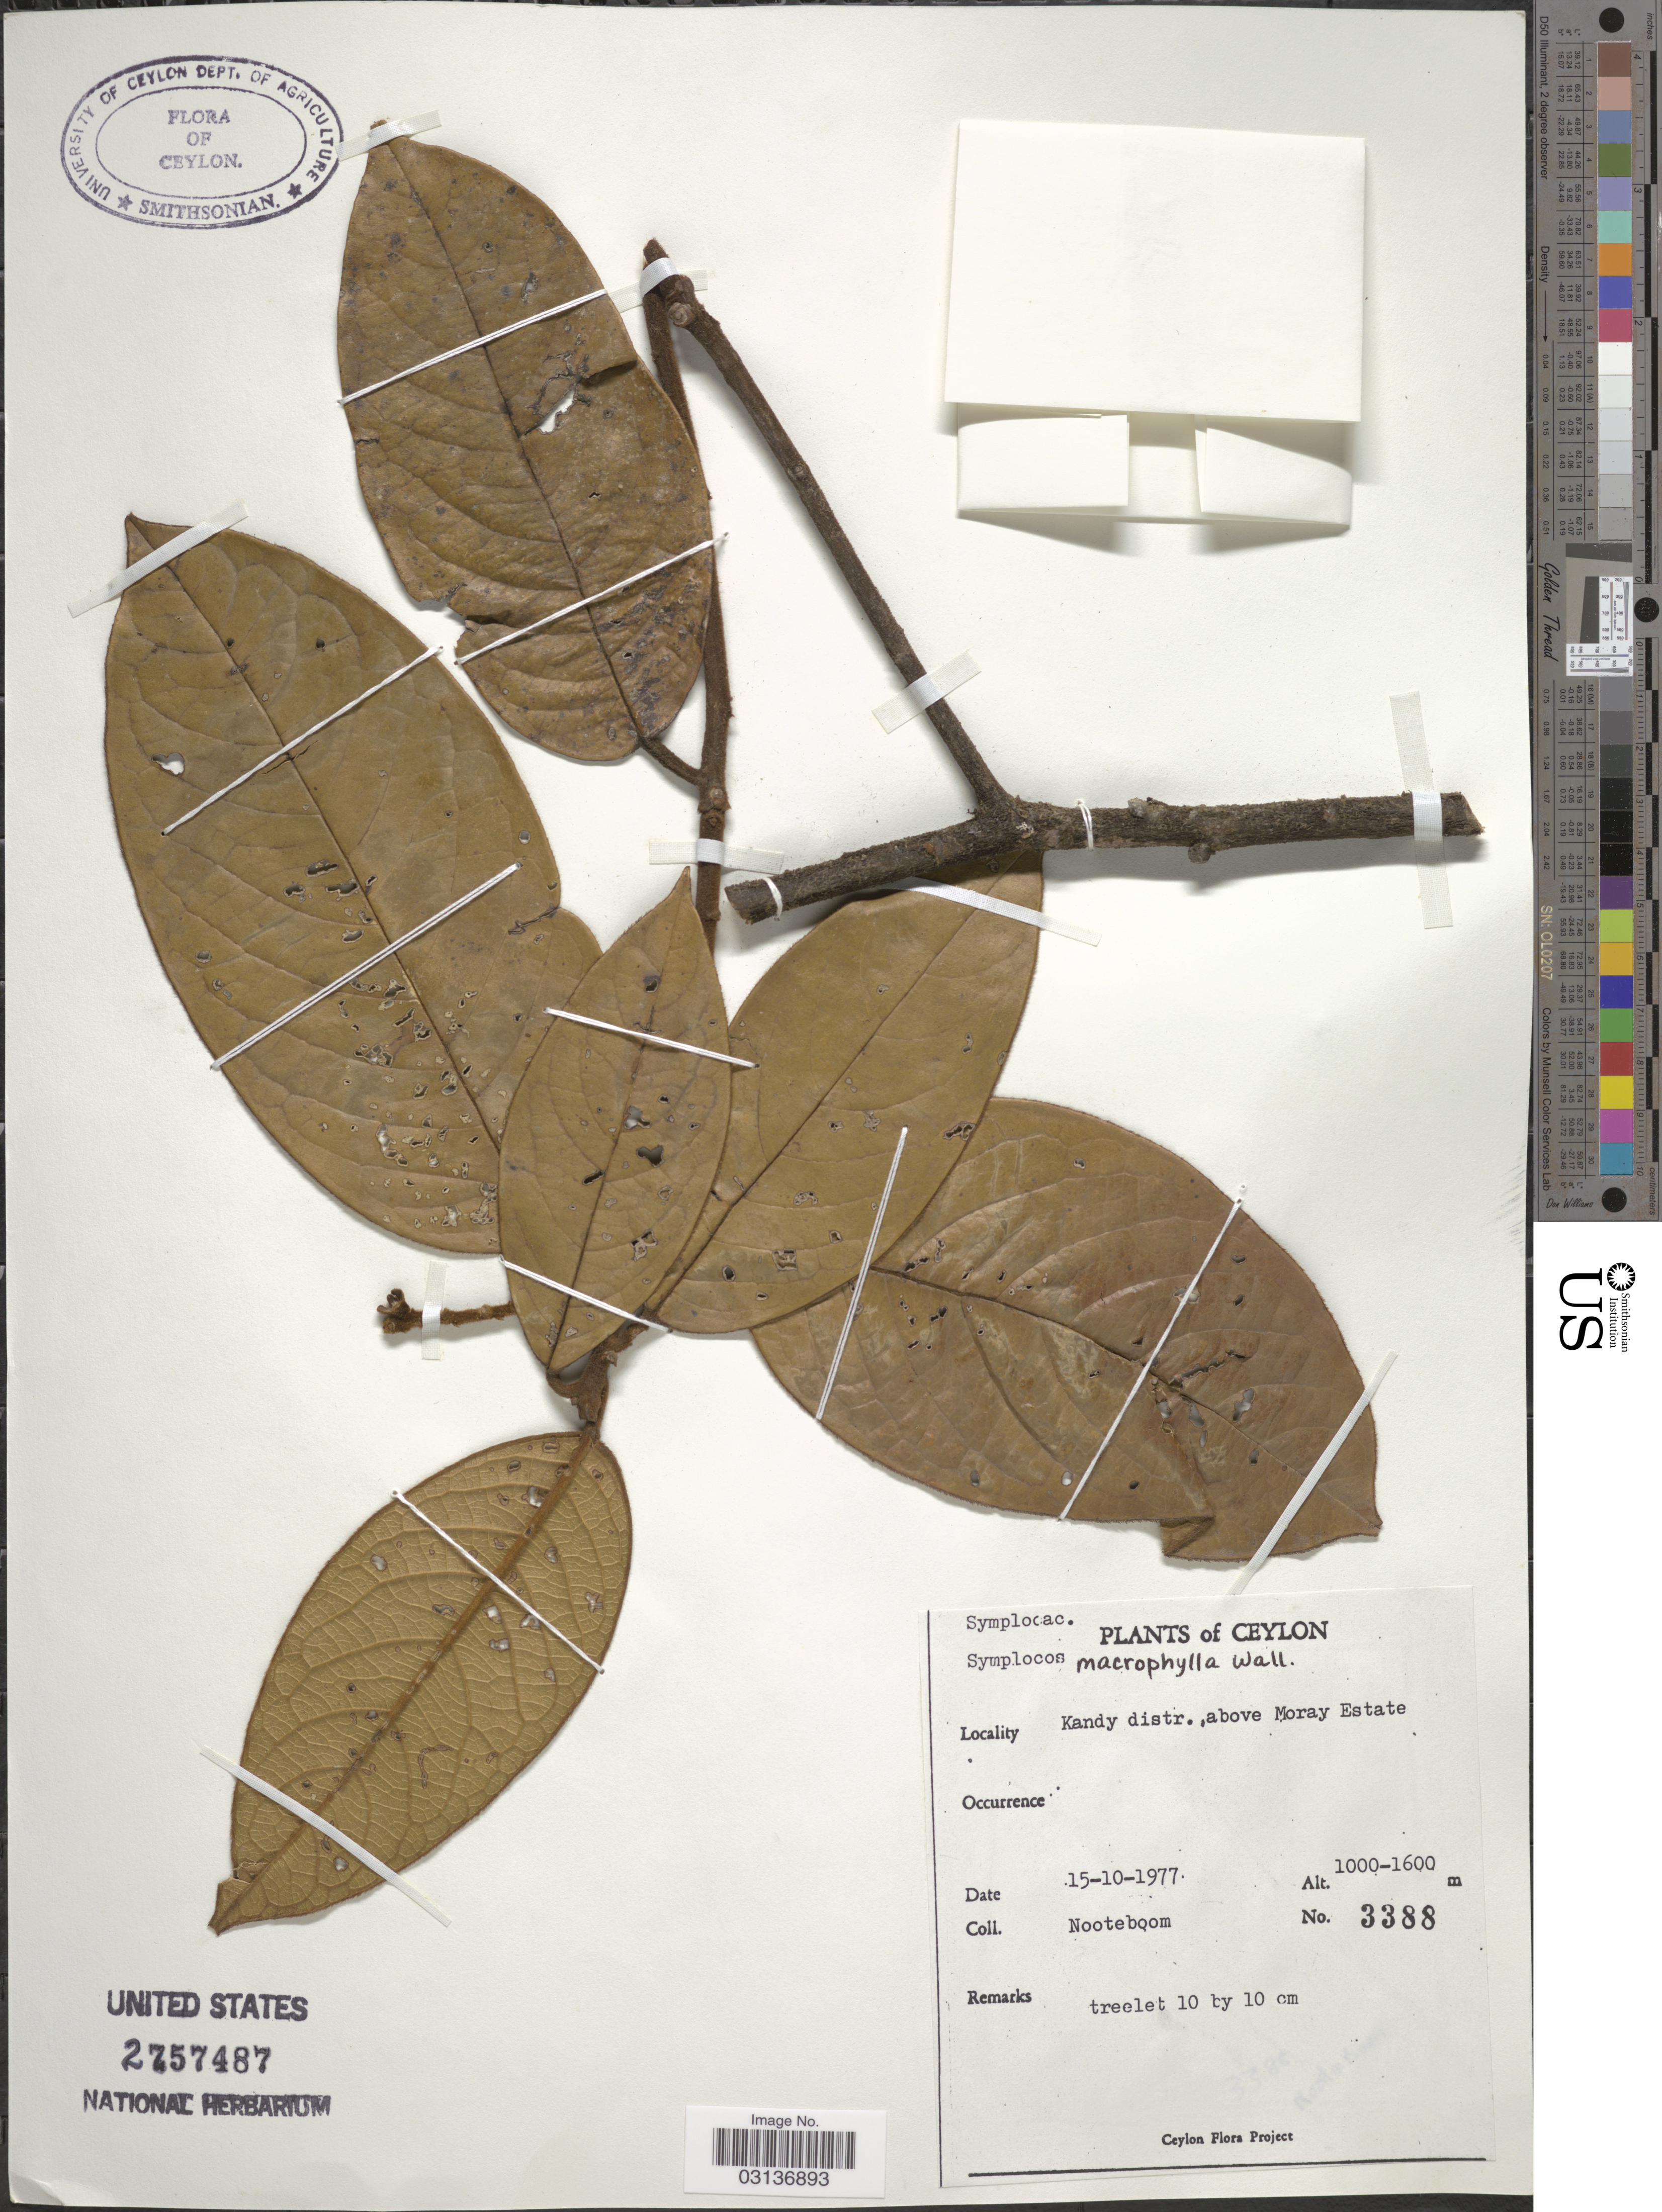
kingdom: Plantae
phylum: Tracheophyta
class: Magnoliopsida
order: Ericales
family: Symplocaceae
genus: Symplocos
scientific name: Symplocos macrophylla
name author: Wall. ex DC.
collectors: Nooteboom, --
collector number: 3388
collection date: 1977-10-15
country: Sri Lanka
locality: Ceylon. Kandy distr., above Moray Estate.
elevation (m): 1000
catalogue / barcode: US 2757487